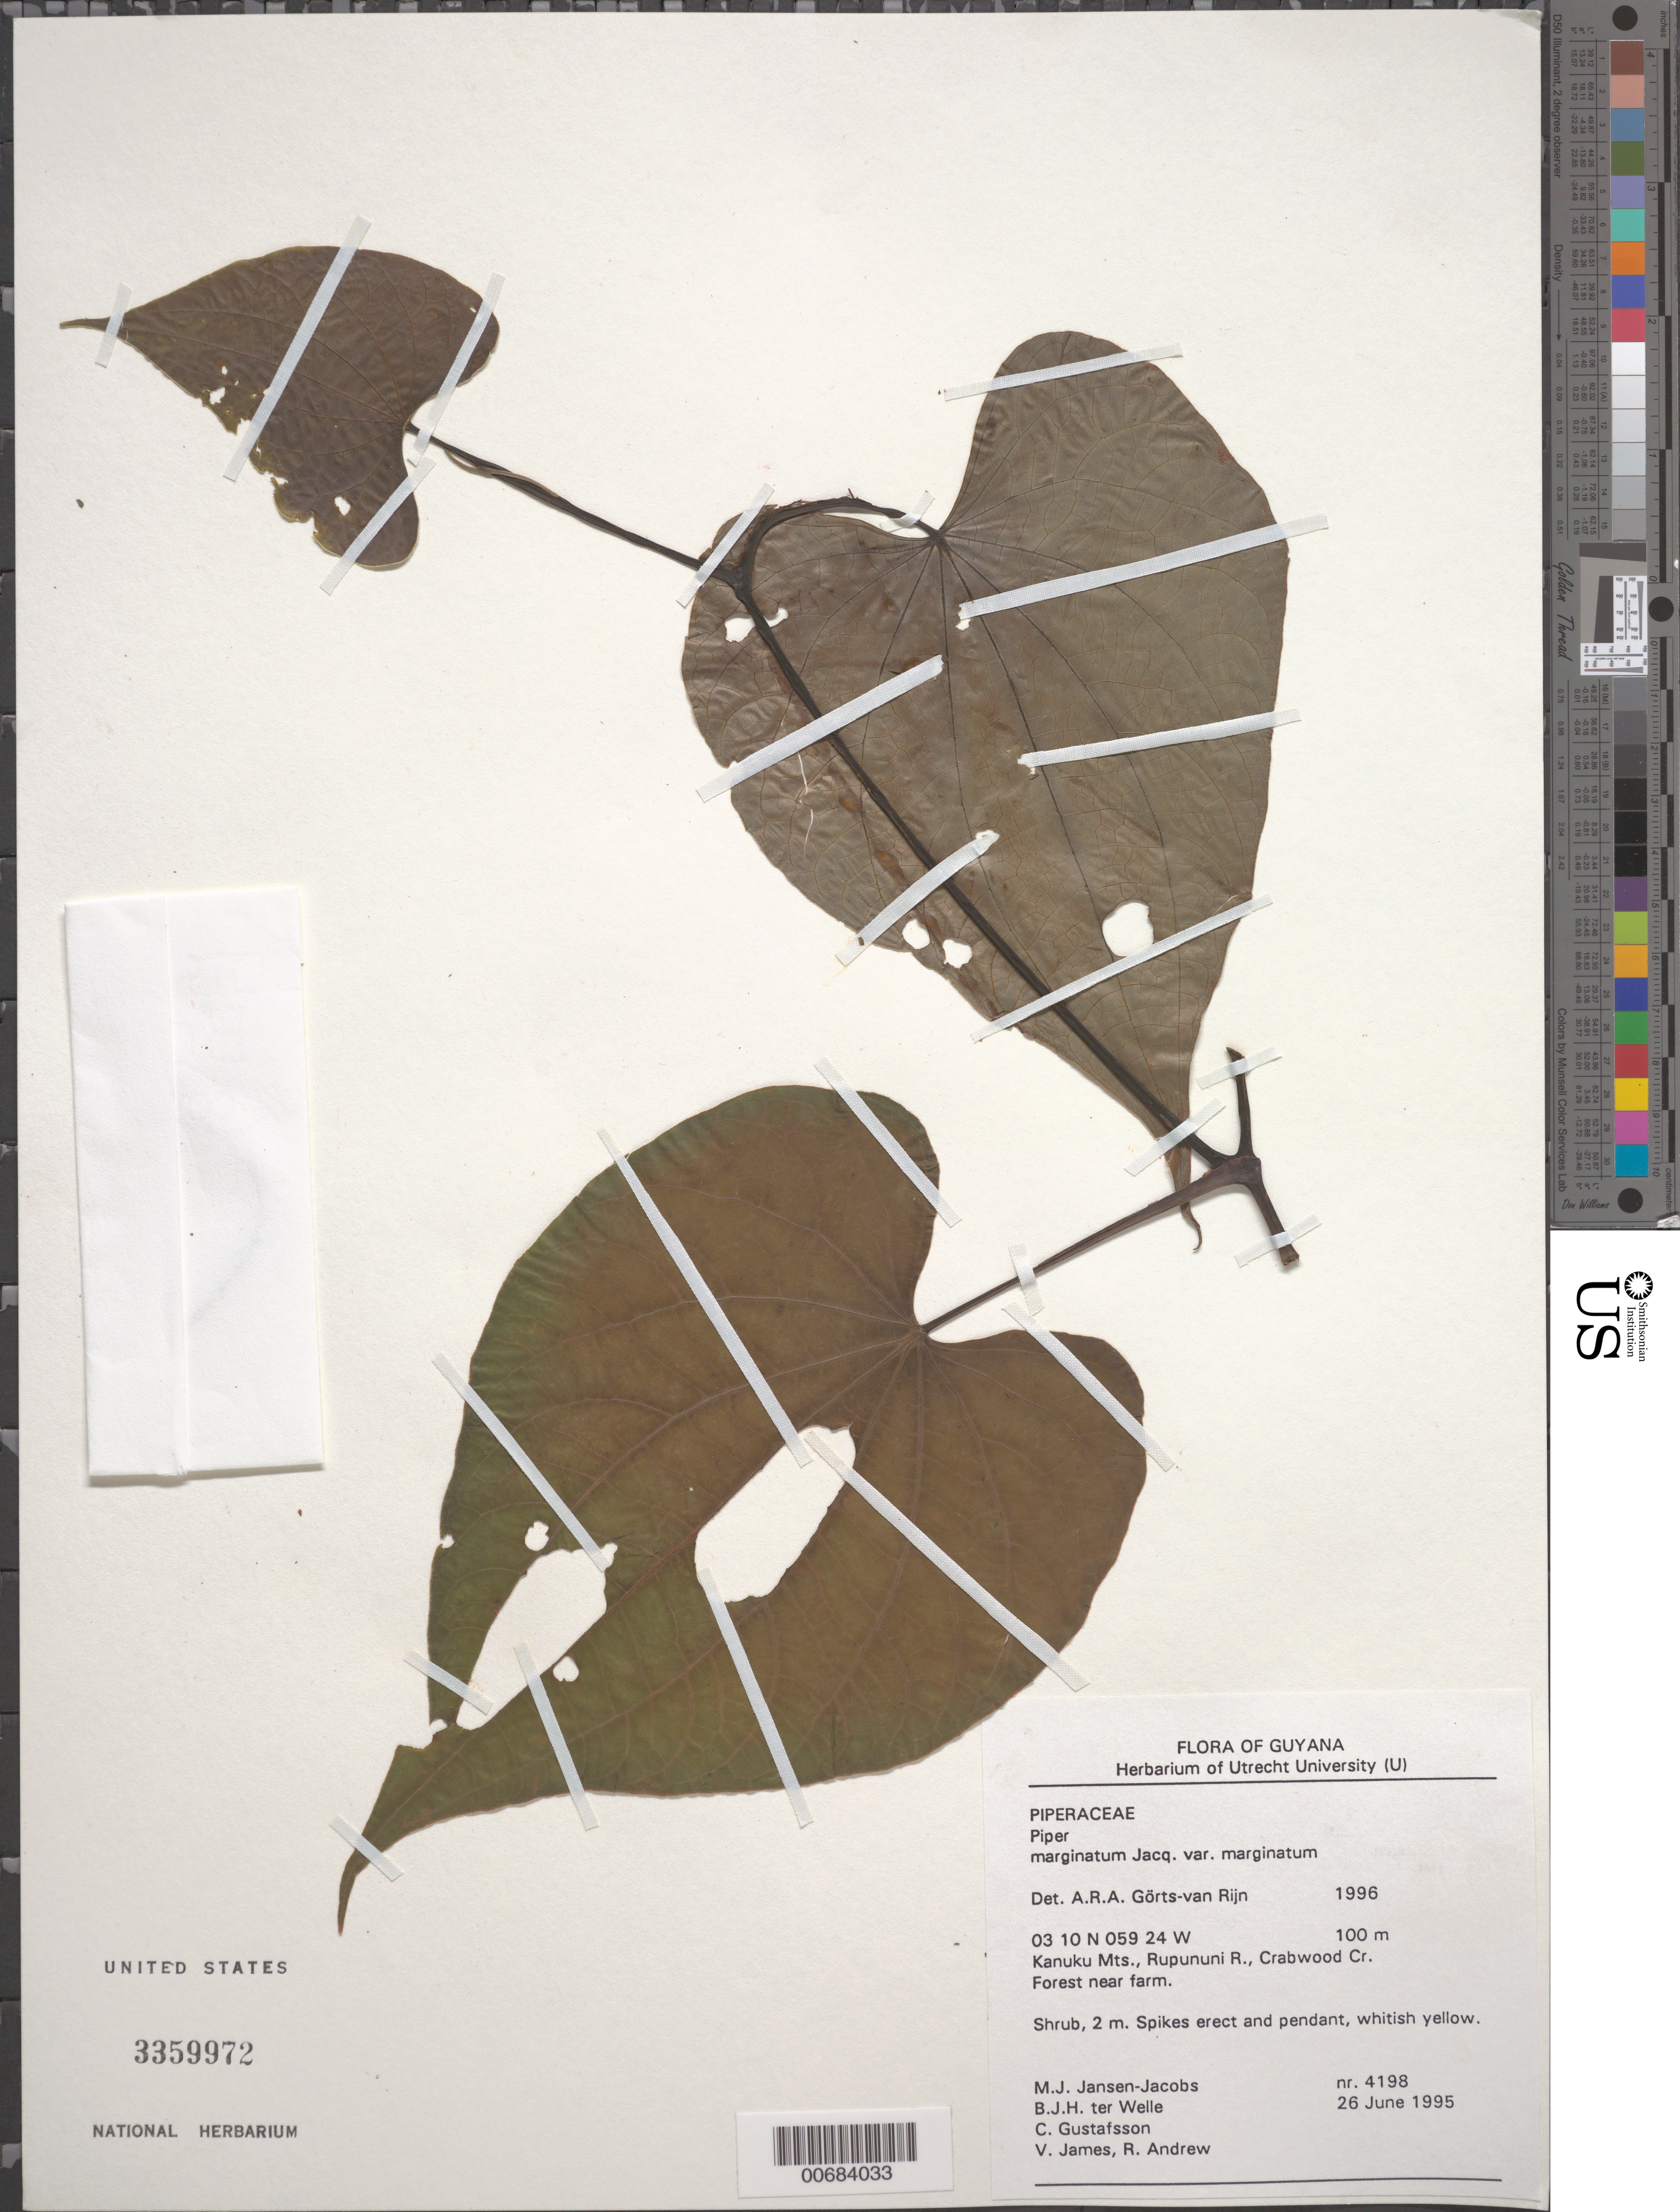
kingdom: Plantae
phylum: Tracheophyta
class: Magnoliopsida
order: Piperales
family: Piperaceae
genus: Piper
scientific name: Piper marginatum var. marginatum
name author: Jacq.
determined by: Görts-van Rijn, A. R. A.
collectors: M. J. Jansen-Jacobs, B. Welle, C. G. Gustafsson, V. James & R. Andrew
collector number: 4198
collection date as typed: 26-Jun-95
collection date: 1995-06-26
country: Guyana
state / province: U. Takutu-U. Essequibo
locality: Crabwood Creek, Rupununi River, Kanuku Mts.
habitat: Forest near farm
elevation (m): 100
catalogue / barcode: US 3359972